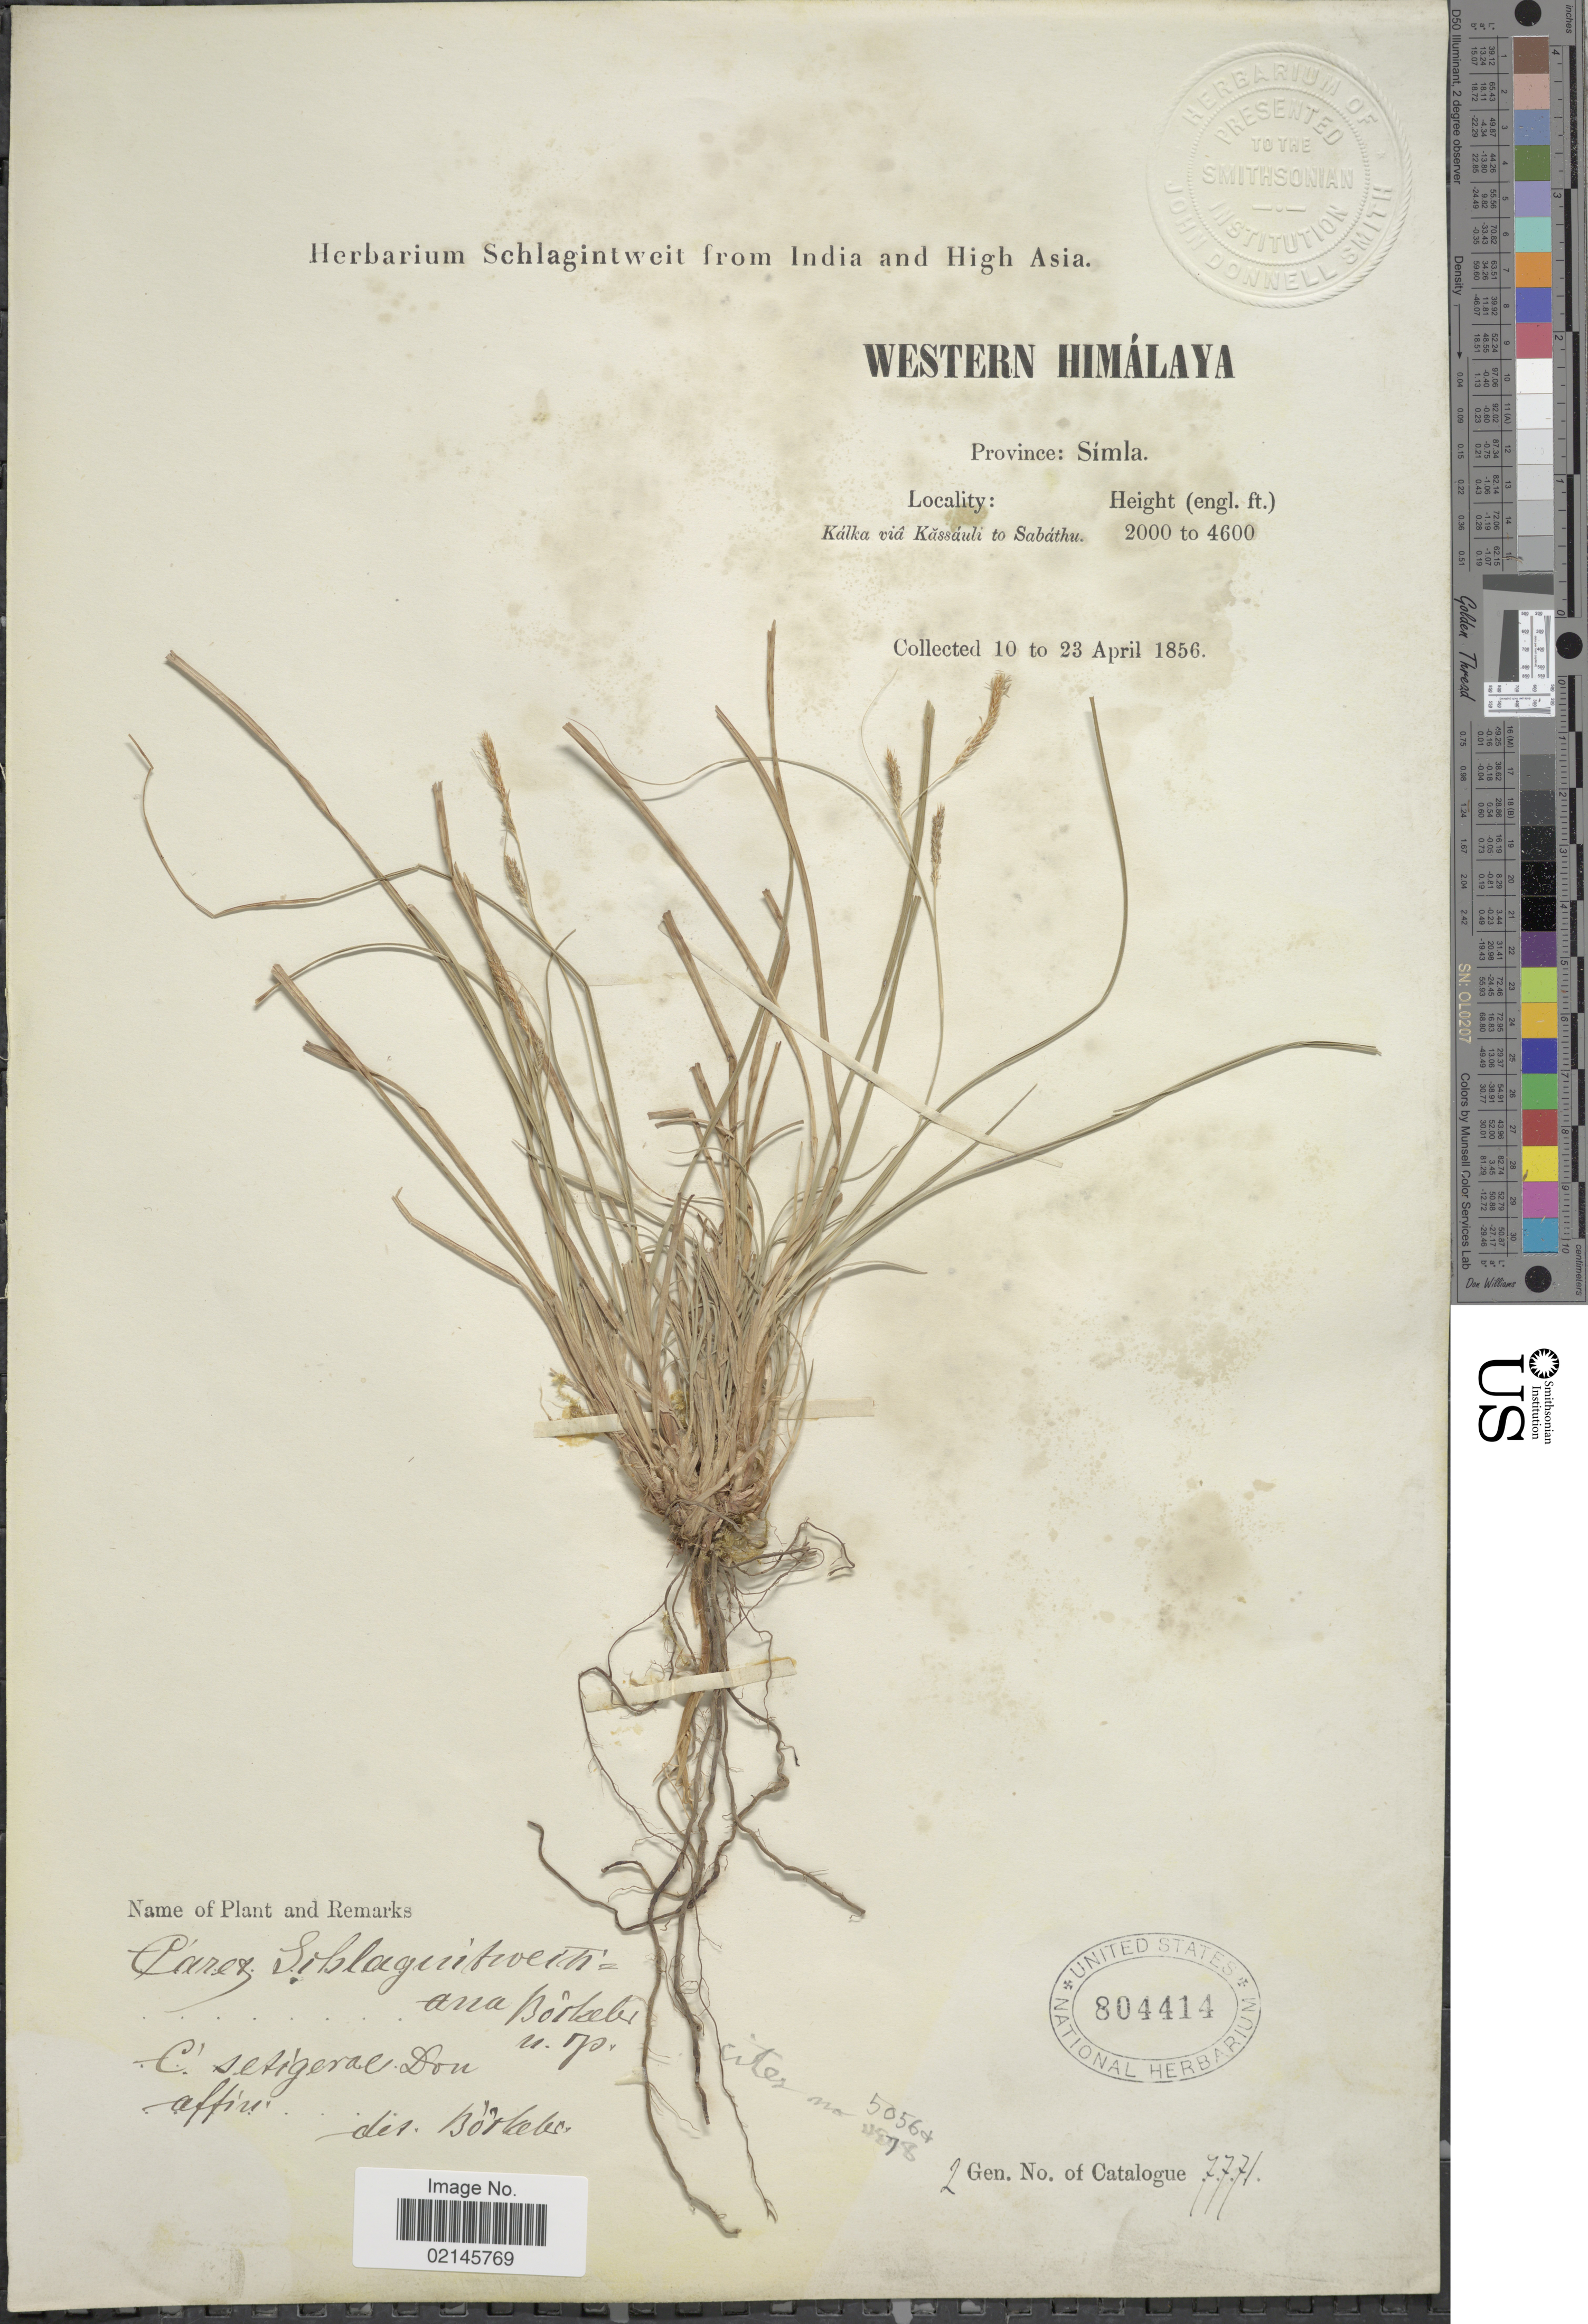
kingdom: Plantae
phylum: Tracheophyta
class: Liliopsida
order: Poales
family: Cyperaceae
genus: Carex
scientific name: Carex schlagintweitiana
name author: Boeckeler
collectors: ex herb. Schlagintweit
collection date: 1856-04-10/1856-04-23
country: India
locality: Western Himalaya. Province: Simla. Kalka via Kassauli to Sabathu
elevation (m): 61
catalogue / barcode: US 804414